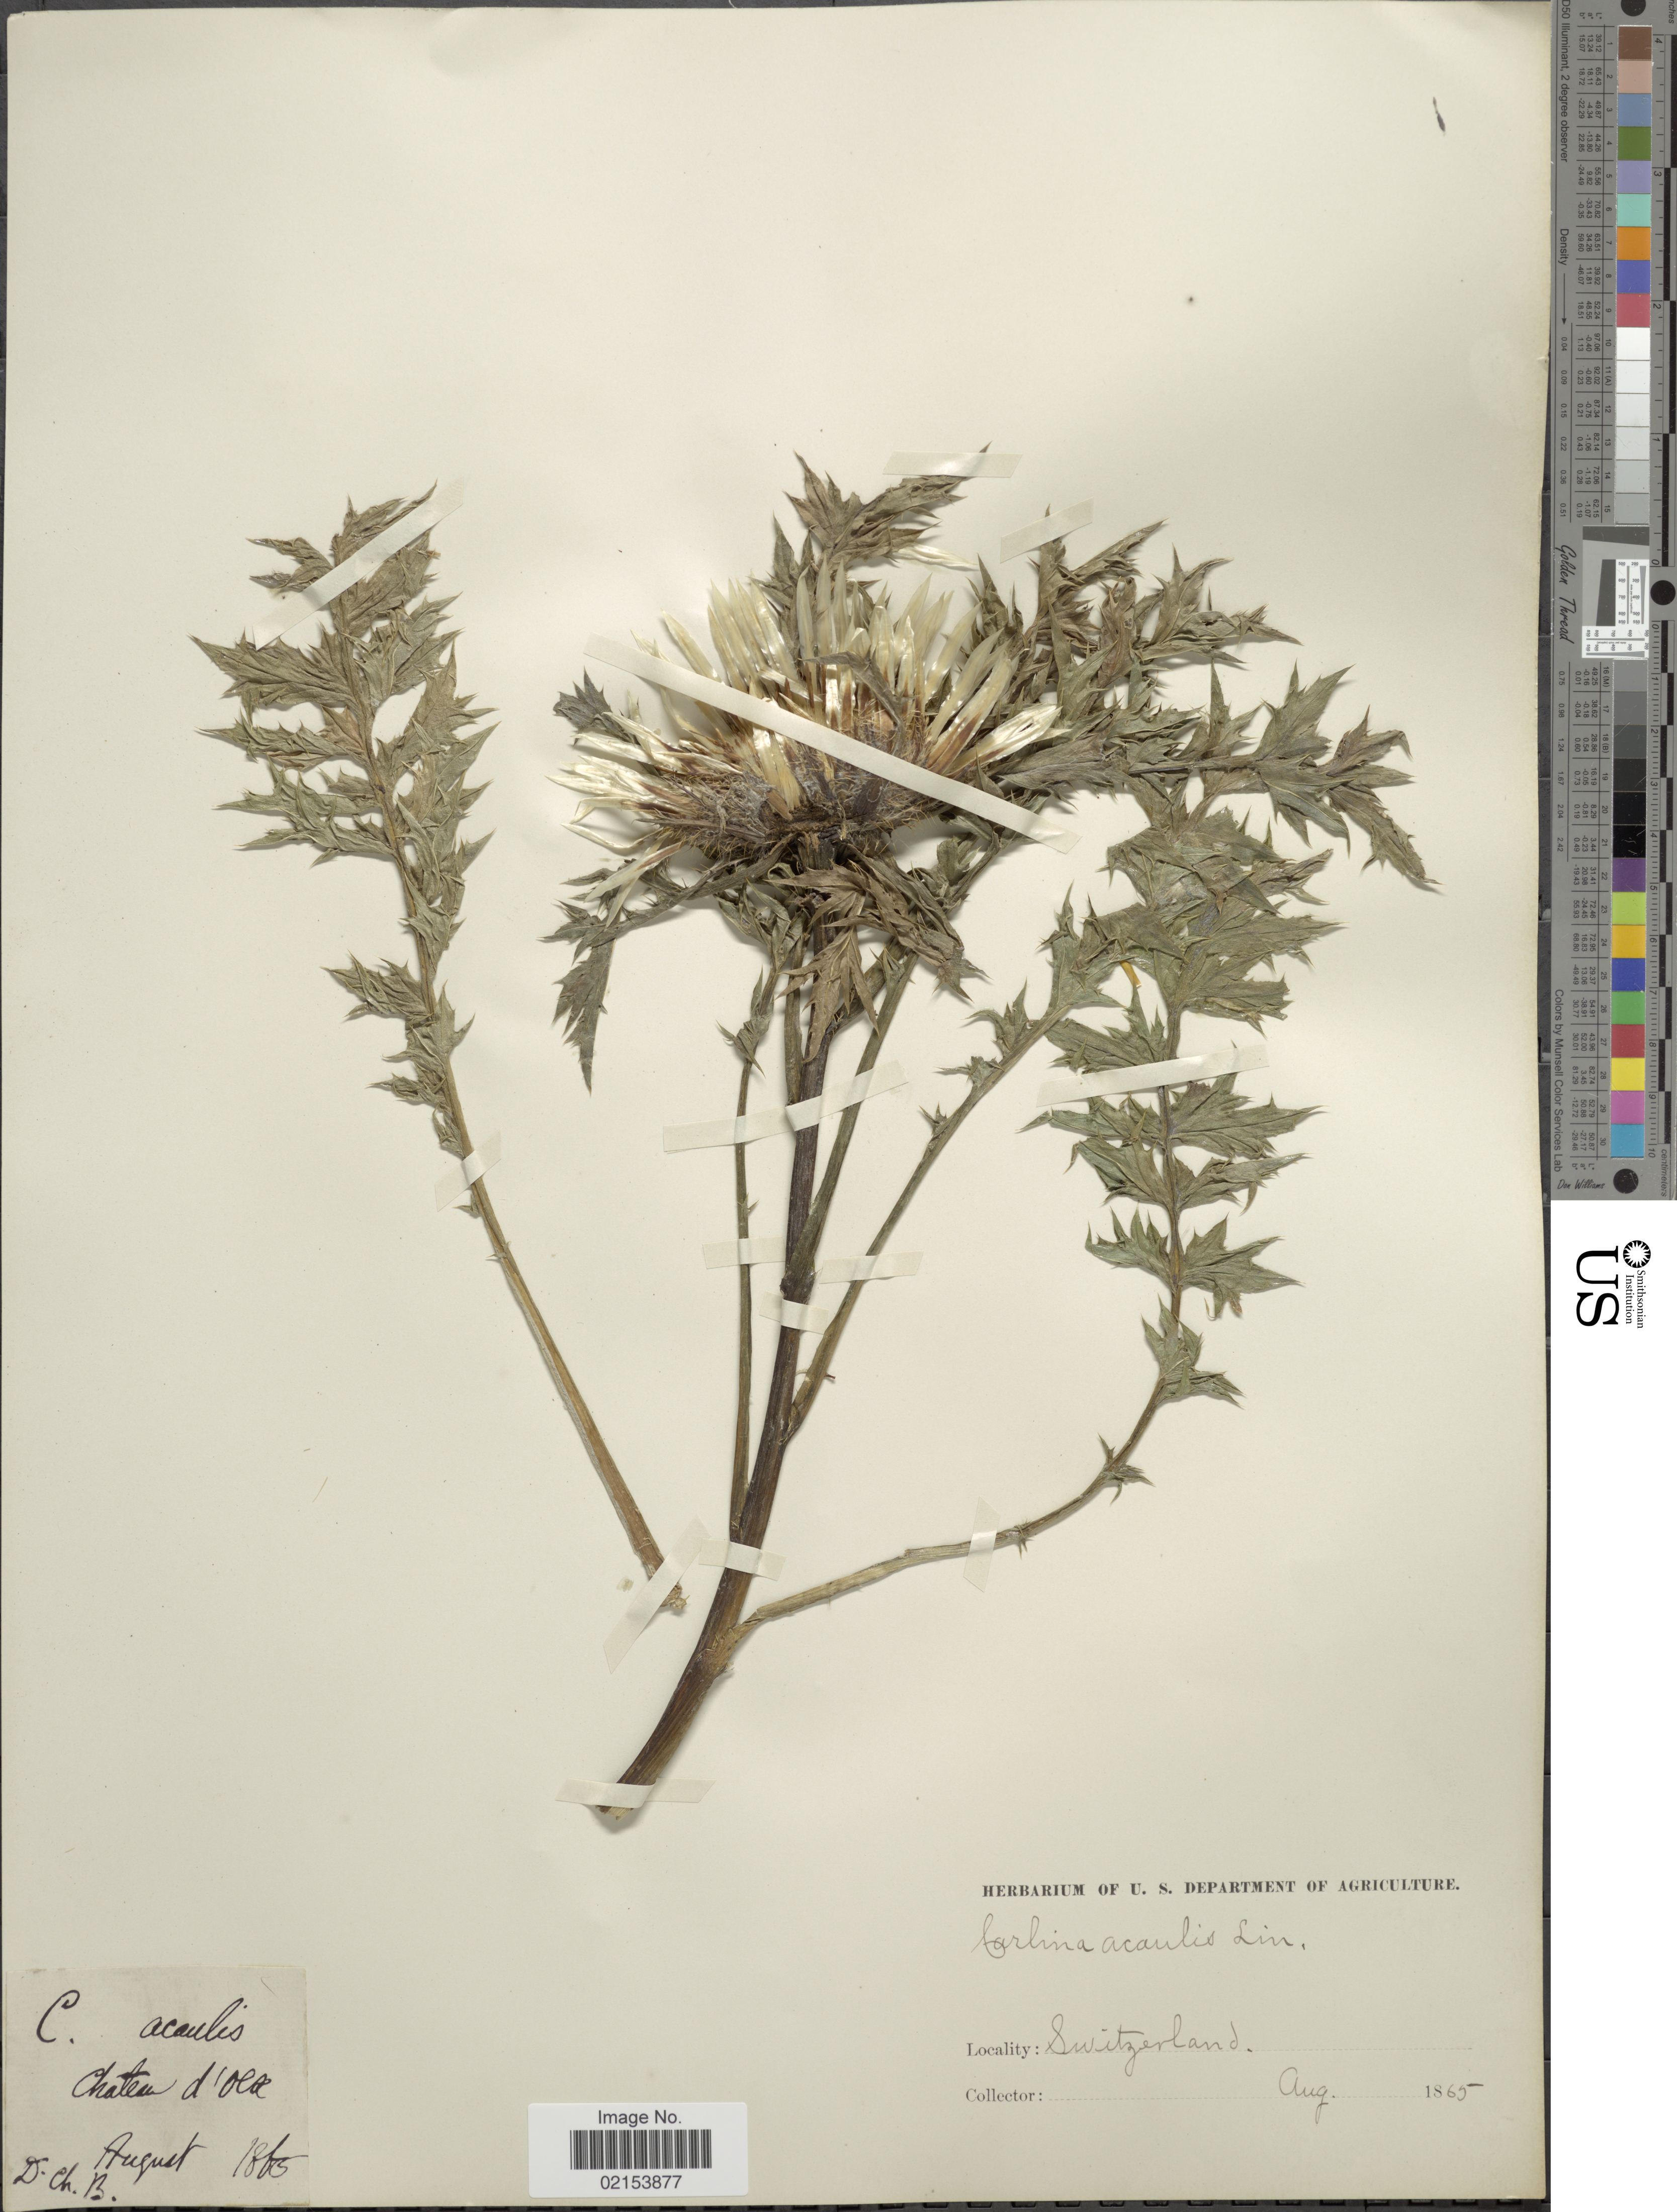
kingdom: Plantae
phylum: Tracheophyta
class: Magnoliopsida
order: Asterales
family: Asteraceae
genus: Carlina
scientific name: Carlina acaulis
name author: L.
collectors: D. Ch. B.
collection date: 1865-08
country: Switzerland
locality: Chateau d'Ola